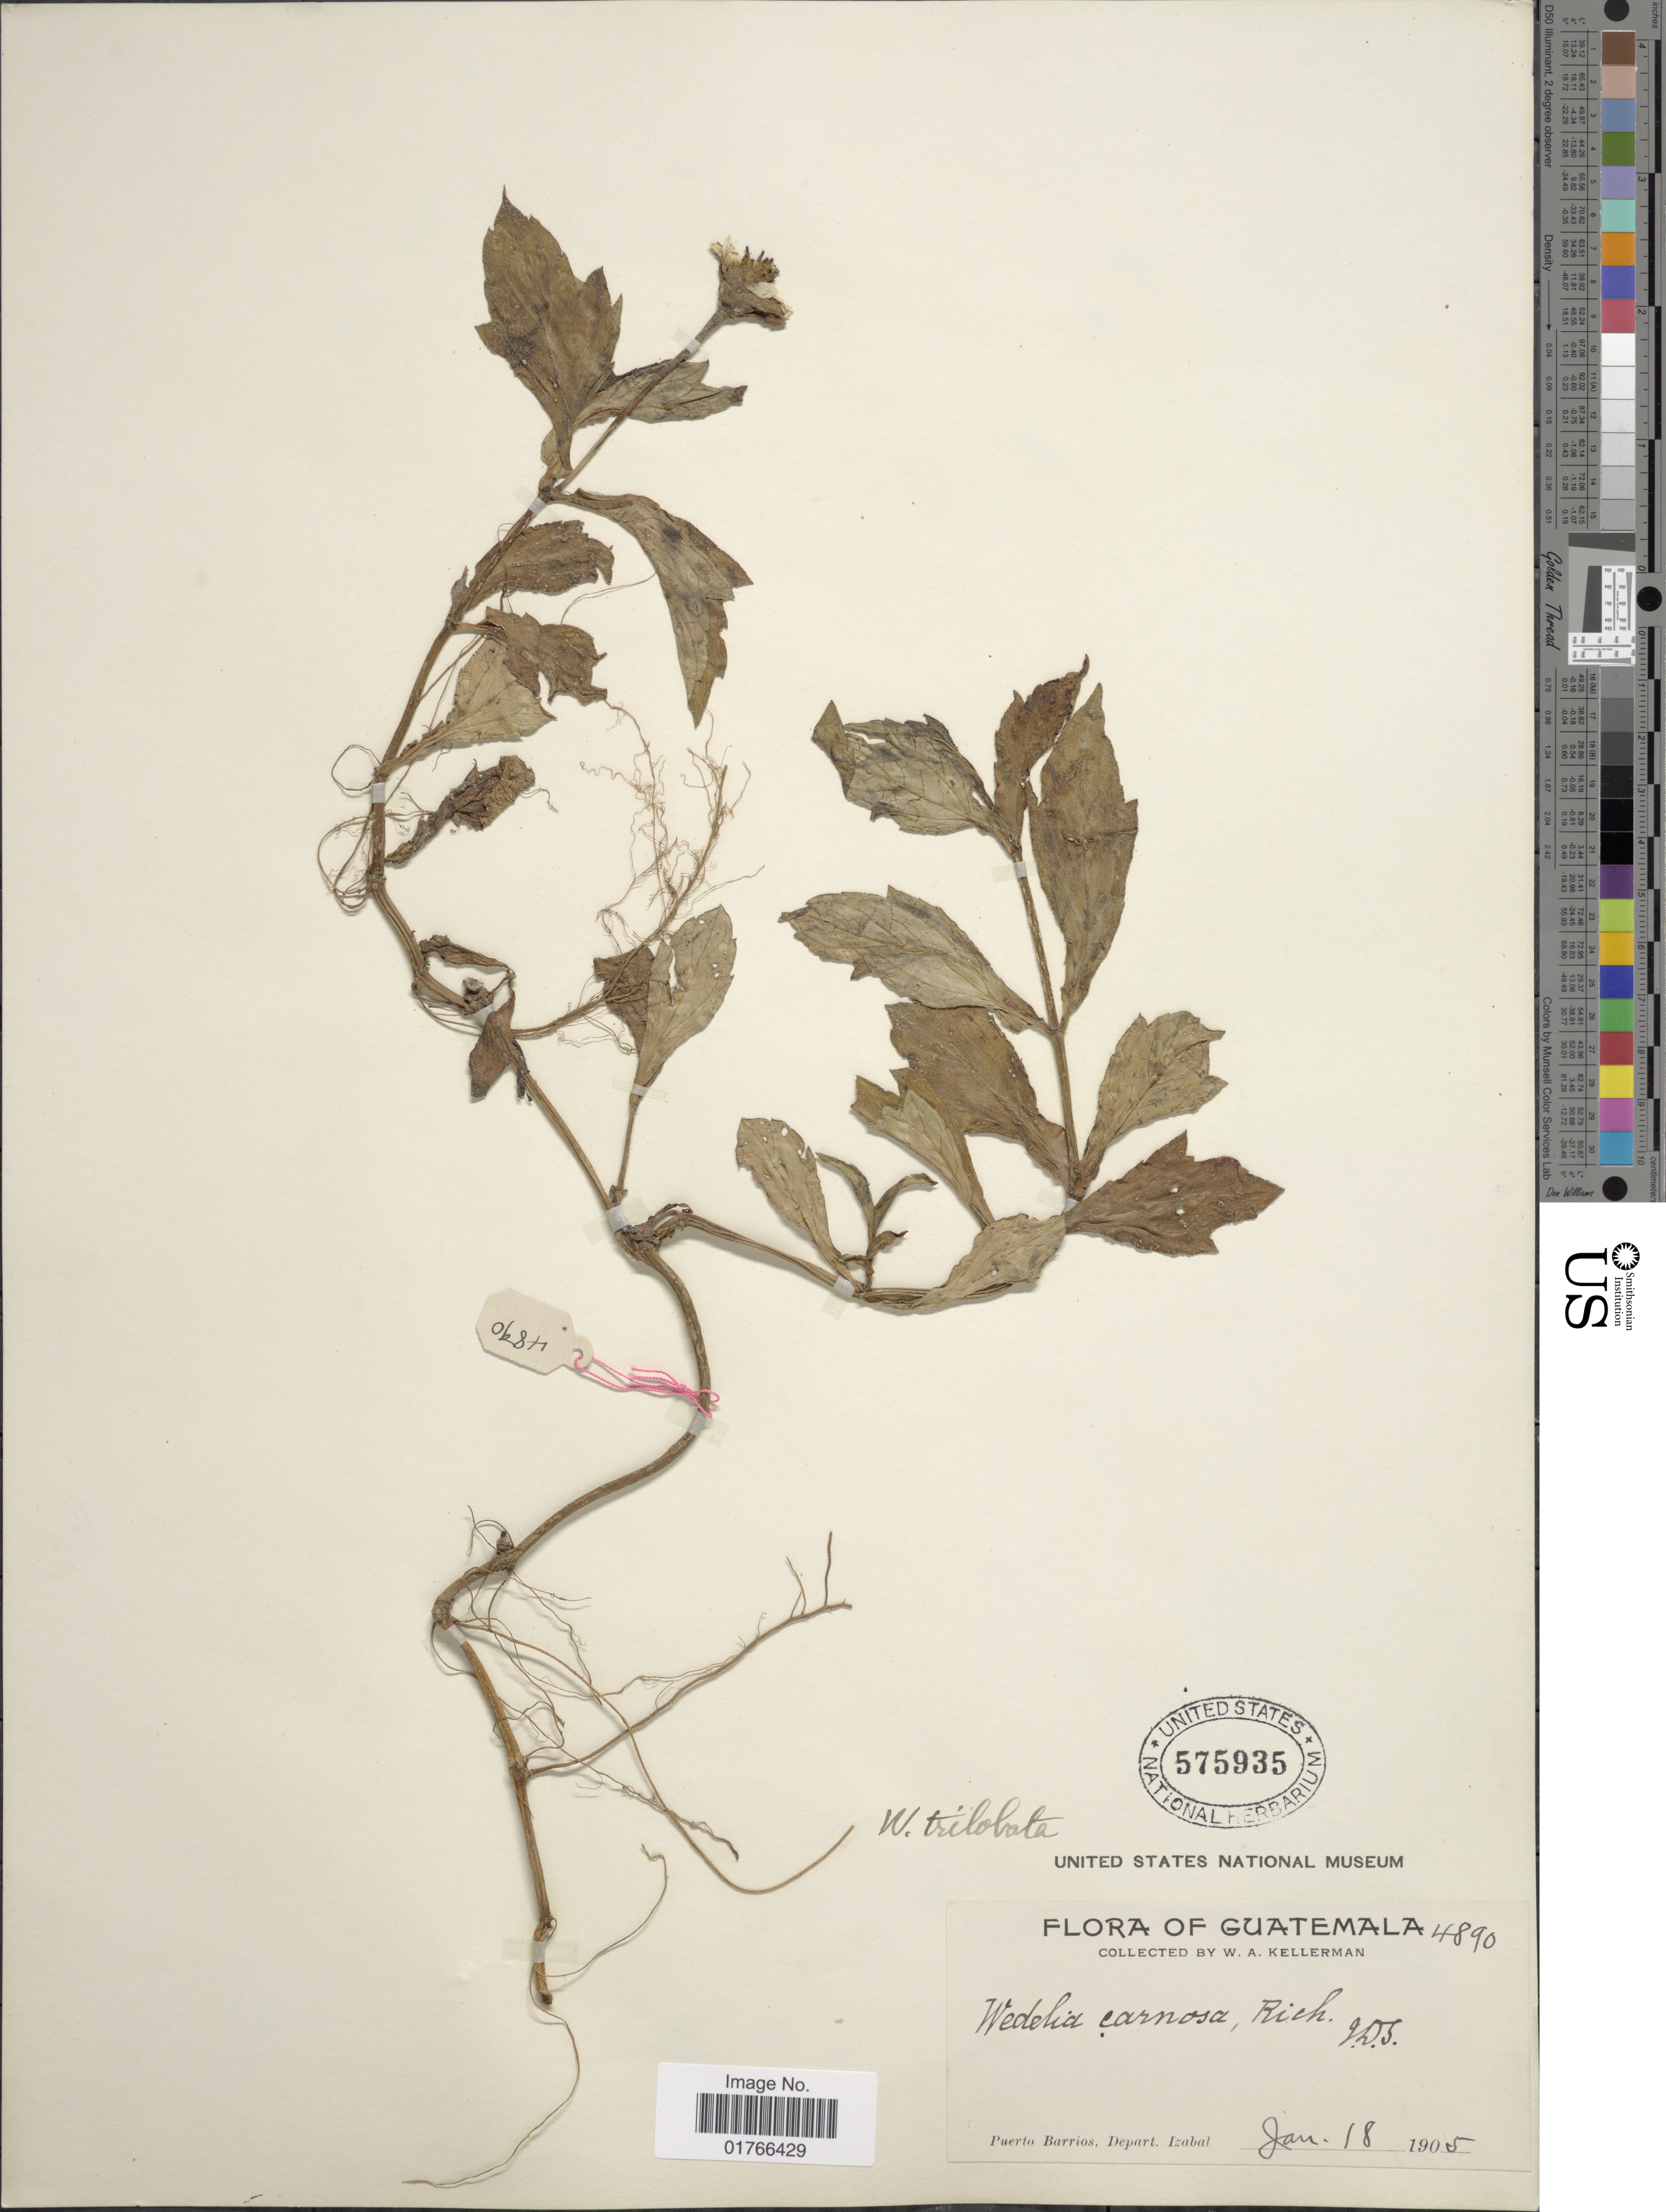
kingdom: Plantae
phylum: Tracheophyta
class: Magnoliopsida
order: Asterales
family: Asteraceae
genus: Sphagneticola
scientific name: Sphagneticola trilobata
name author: (L.) Pruski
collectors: W. Kellerman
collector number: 4890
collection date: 1905-01-18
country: Guatemala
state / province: Izabal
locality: Puerto Barrios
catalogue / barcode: US 575935